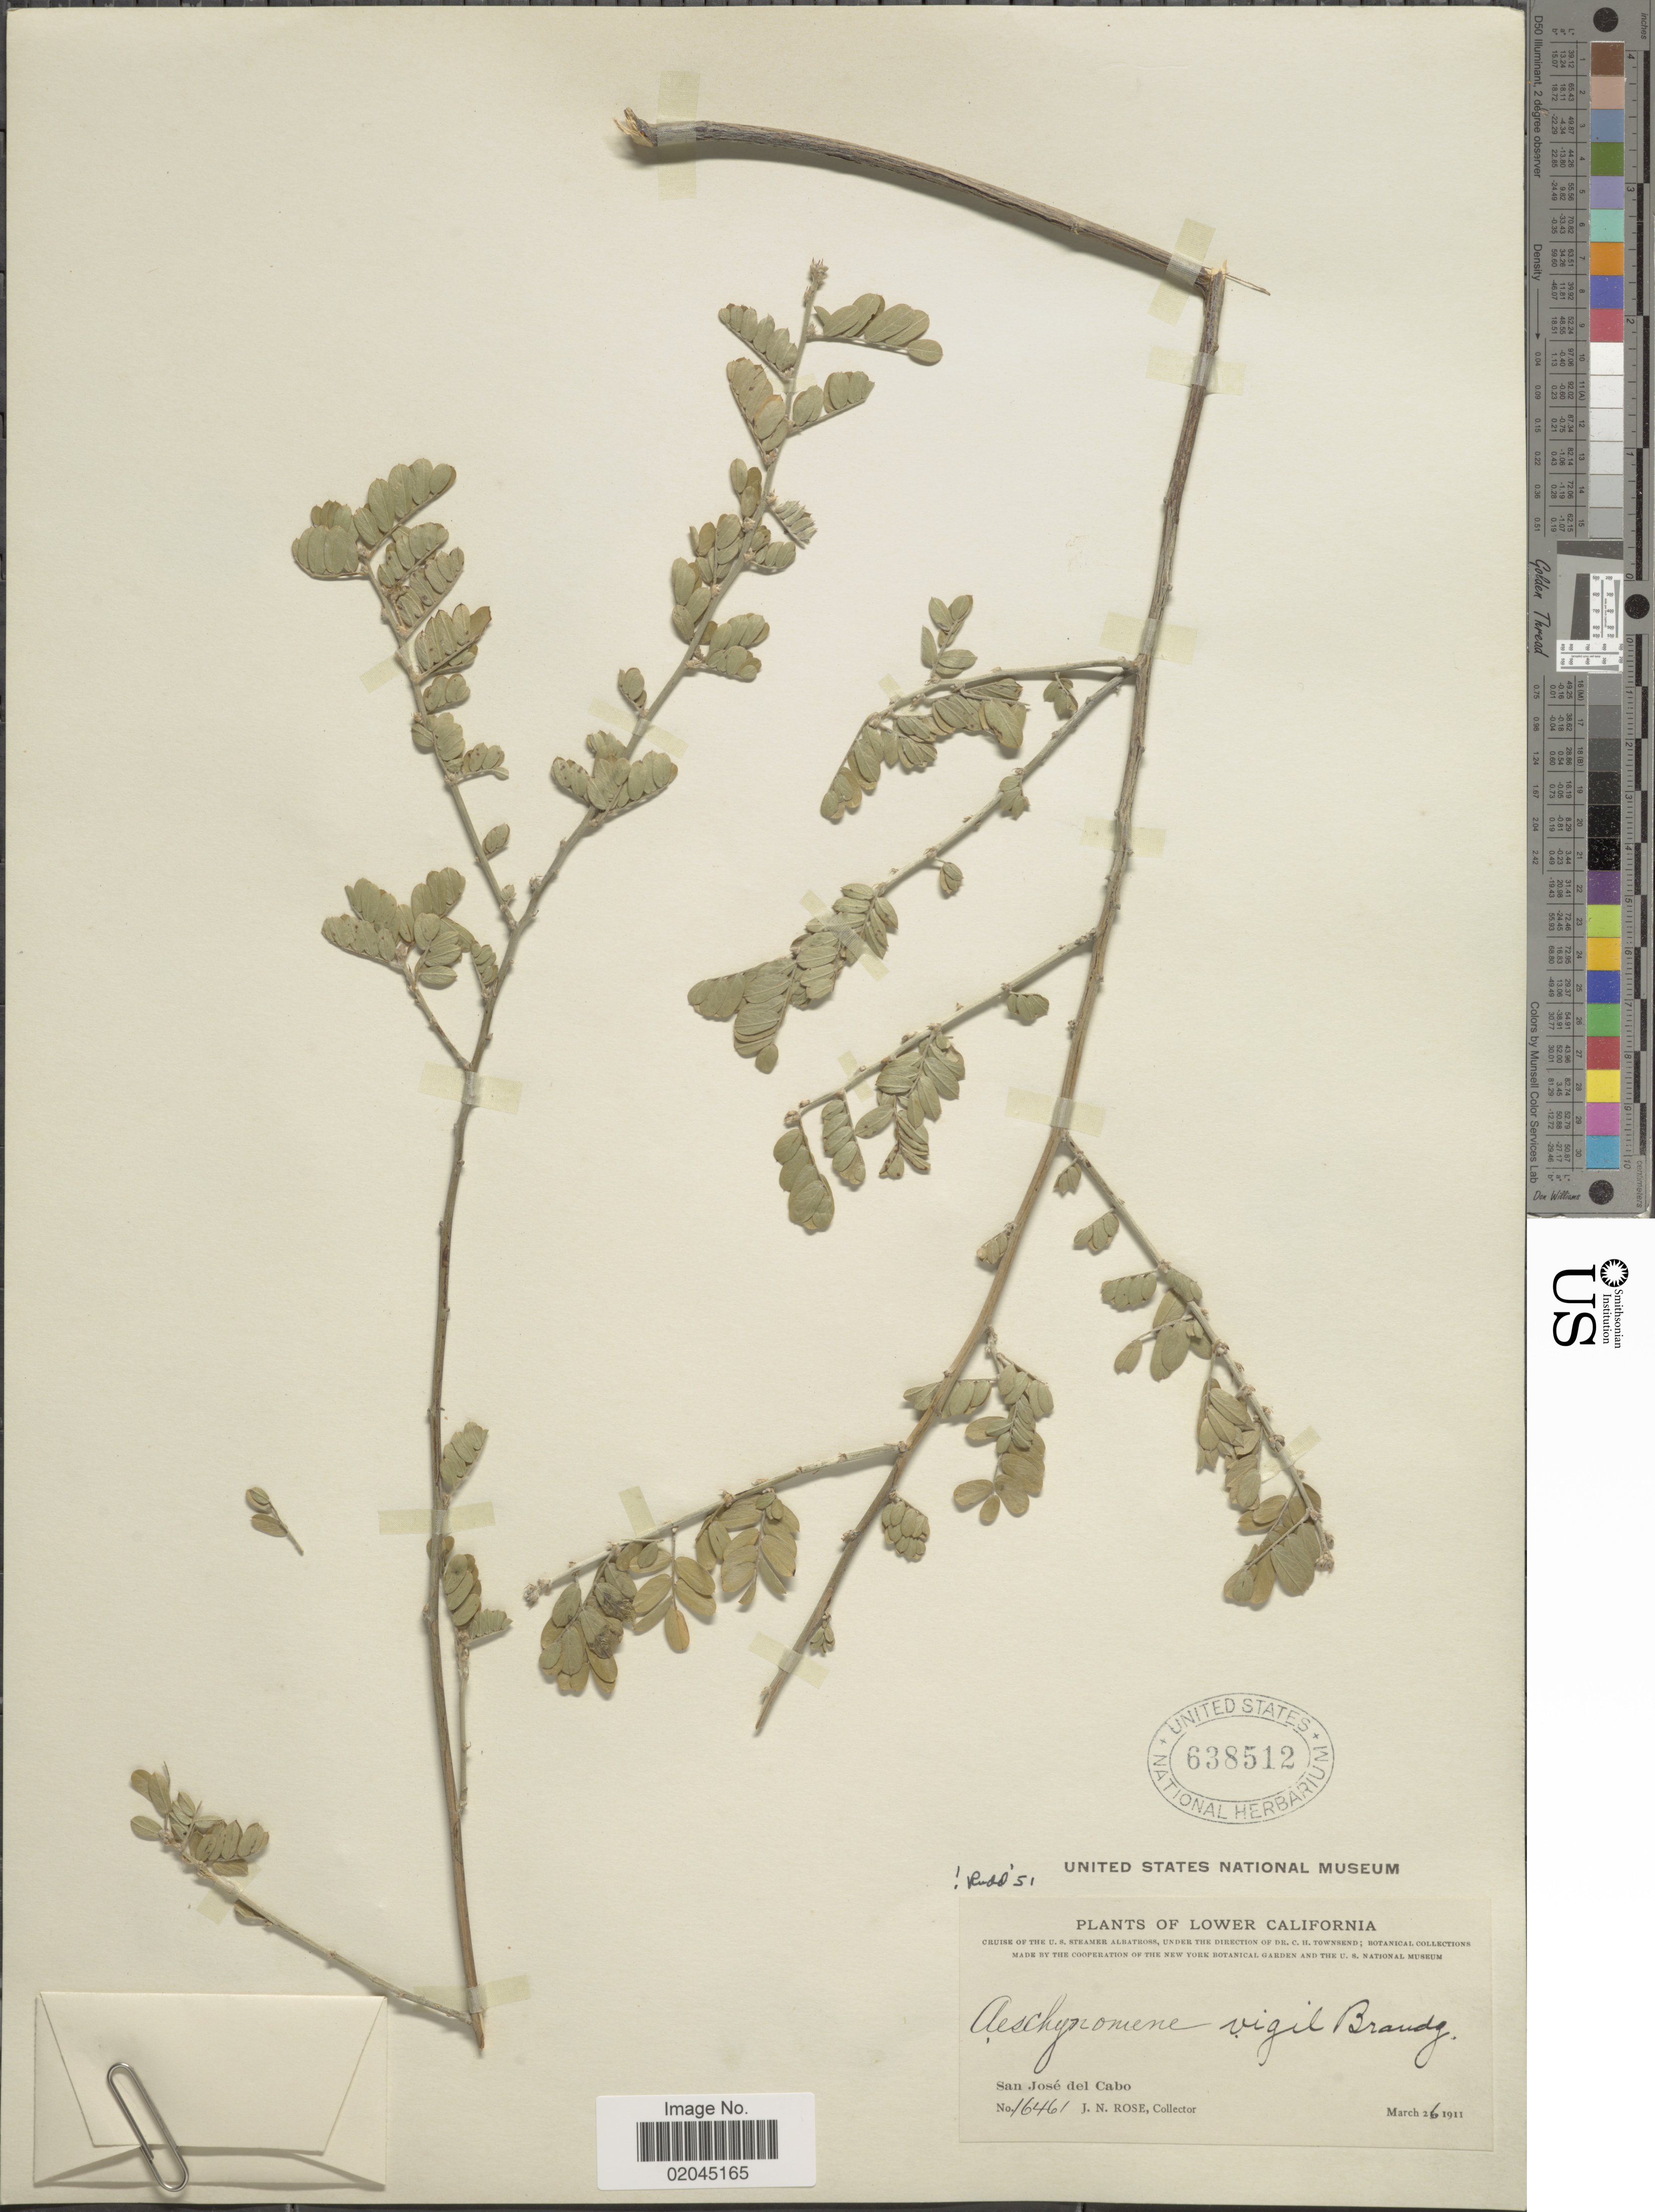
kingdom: Plantae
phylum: Tracheophyta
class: Magnoliopsida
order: Fabales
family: Fabaceae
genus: Aeschynomene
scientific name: Aeschynomene vigil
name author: Brandegee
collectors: J. N. Rose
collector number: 16461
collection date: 1911-03-26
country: Mexico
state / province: Baja California Sur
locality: Lower California, San José del Cabo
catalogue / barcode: US 638512